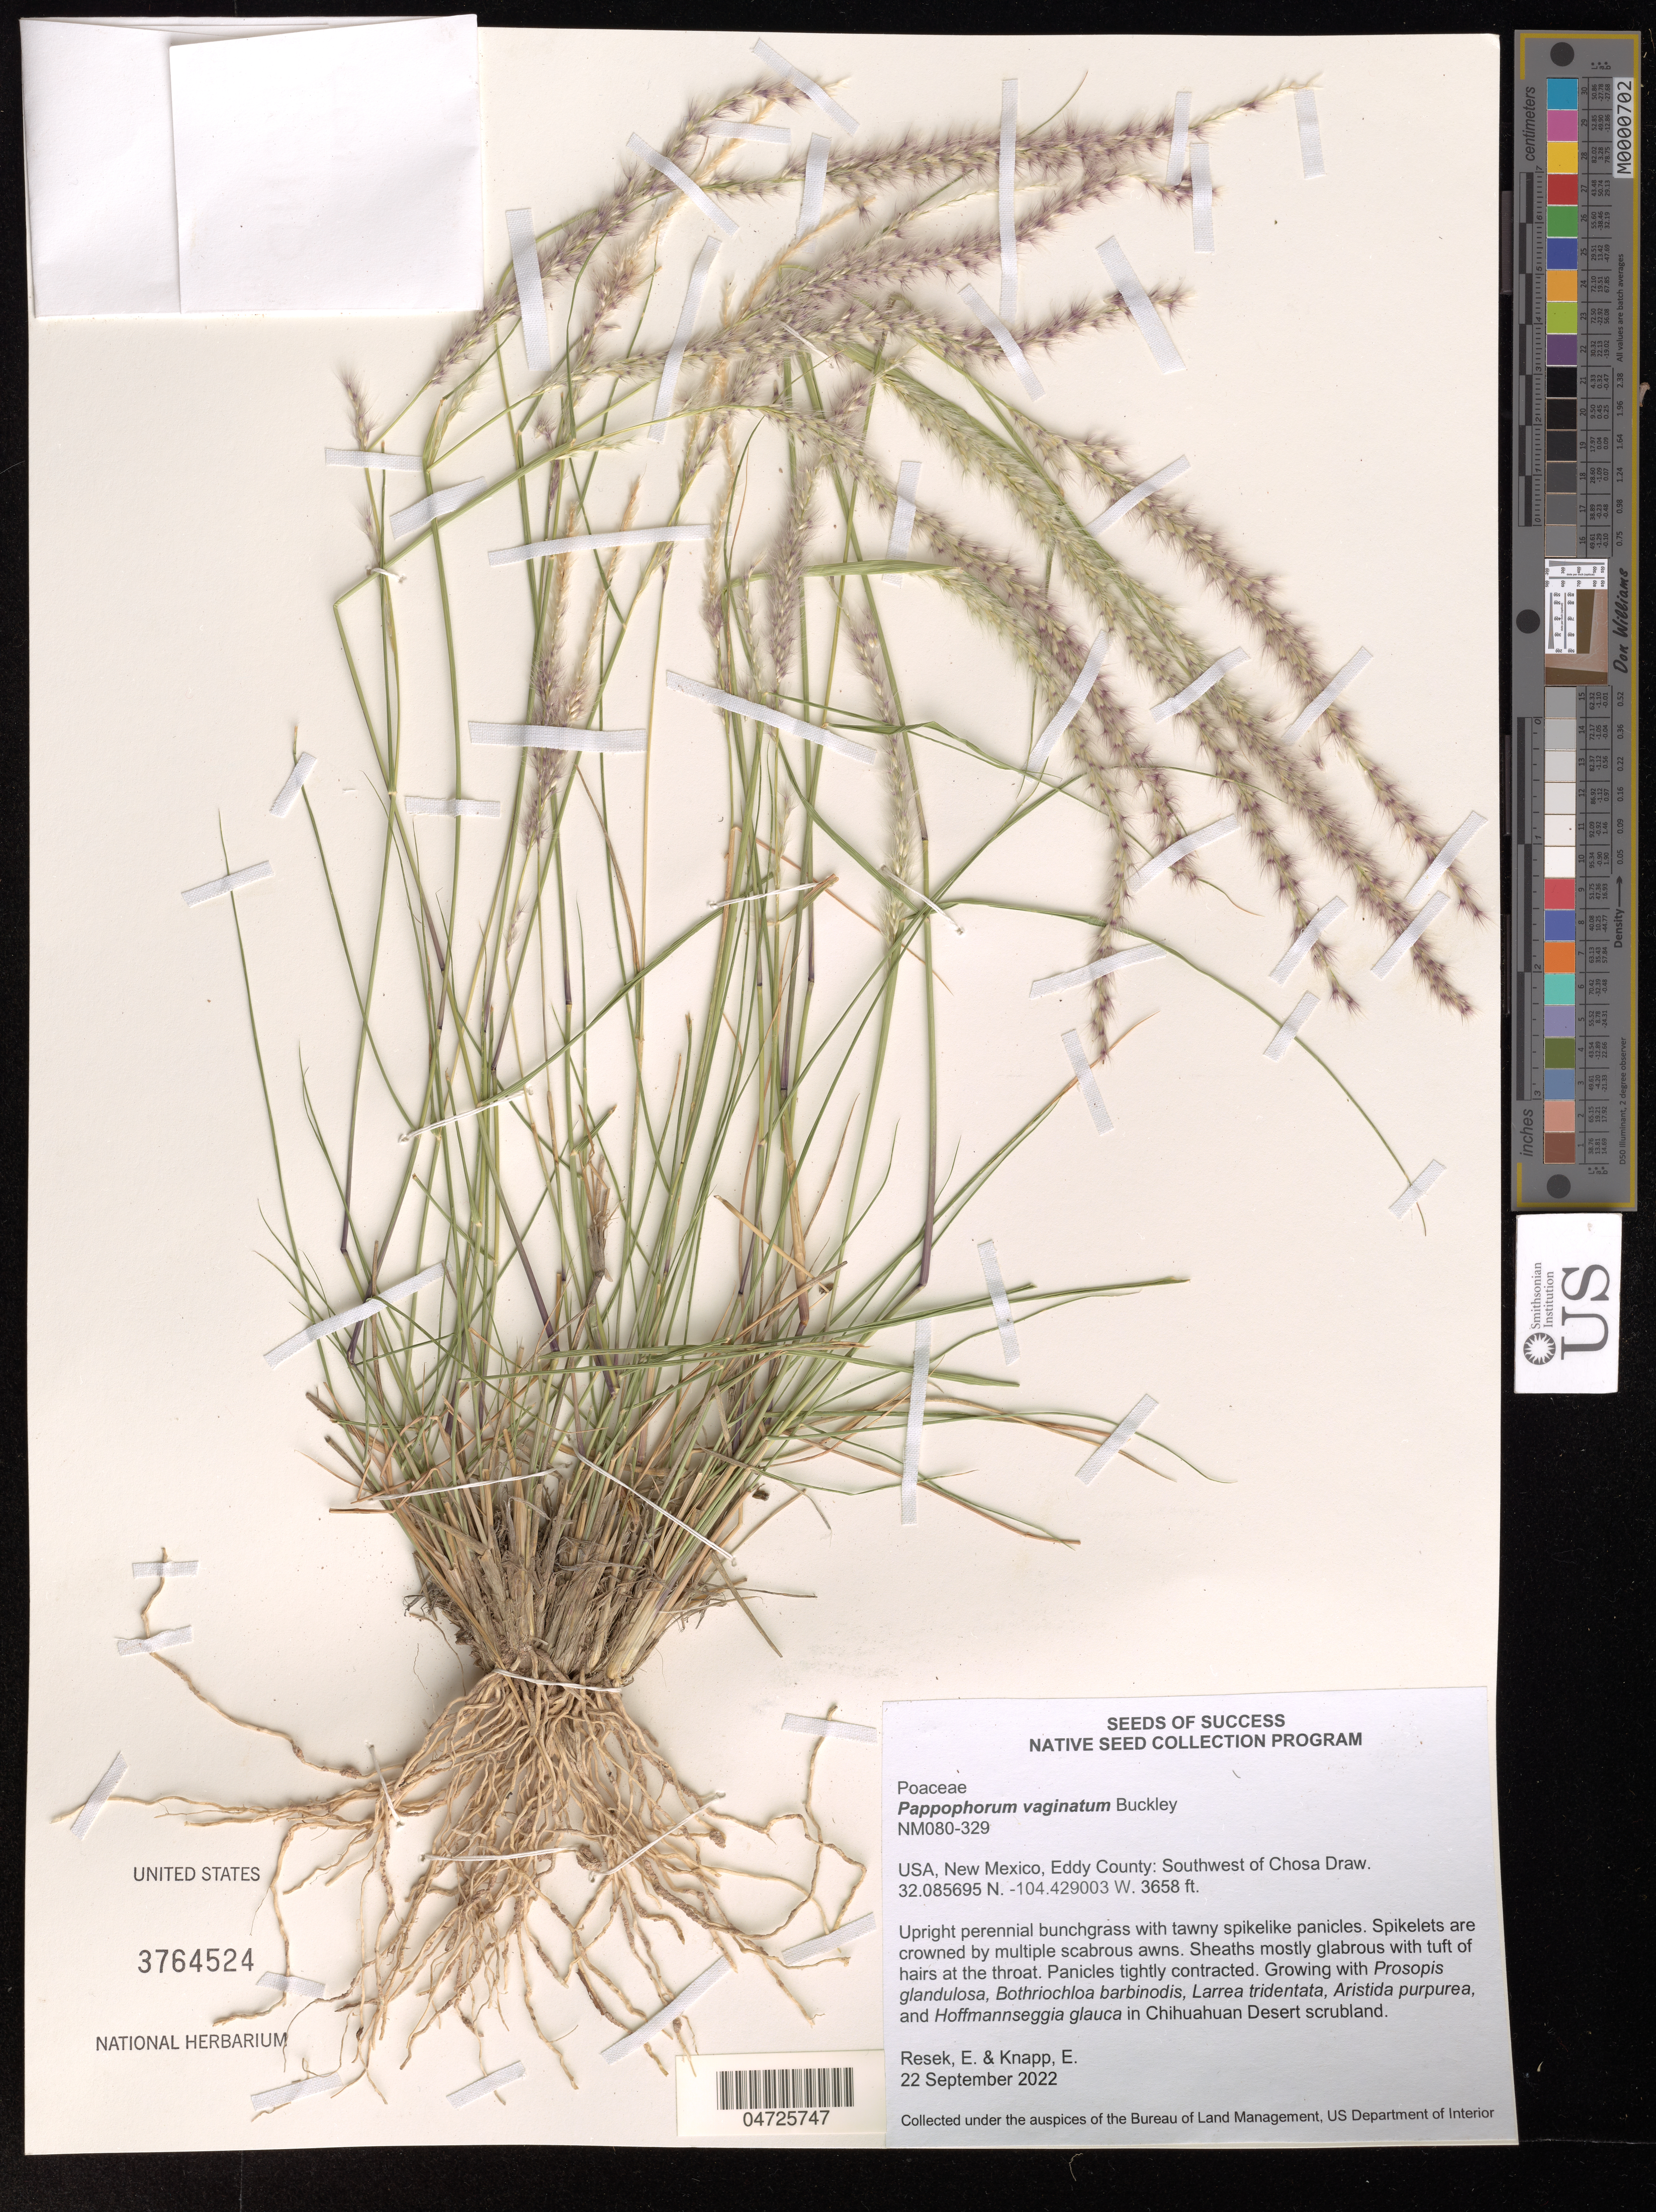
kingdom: Plantae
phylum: Tracheophyta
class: Liliopsida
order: Poales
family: Poaceae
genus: Pappophorum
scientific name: Pappophorum vaginatum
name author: Buckley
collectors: E. Resek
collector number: NM080-329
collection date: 2022-09-22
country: United States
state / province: New Mexico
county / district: Eddy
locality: Eddy County: Southwest of Chosa Draw.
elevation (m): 1115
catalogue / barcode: US 3764524